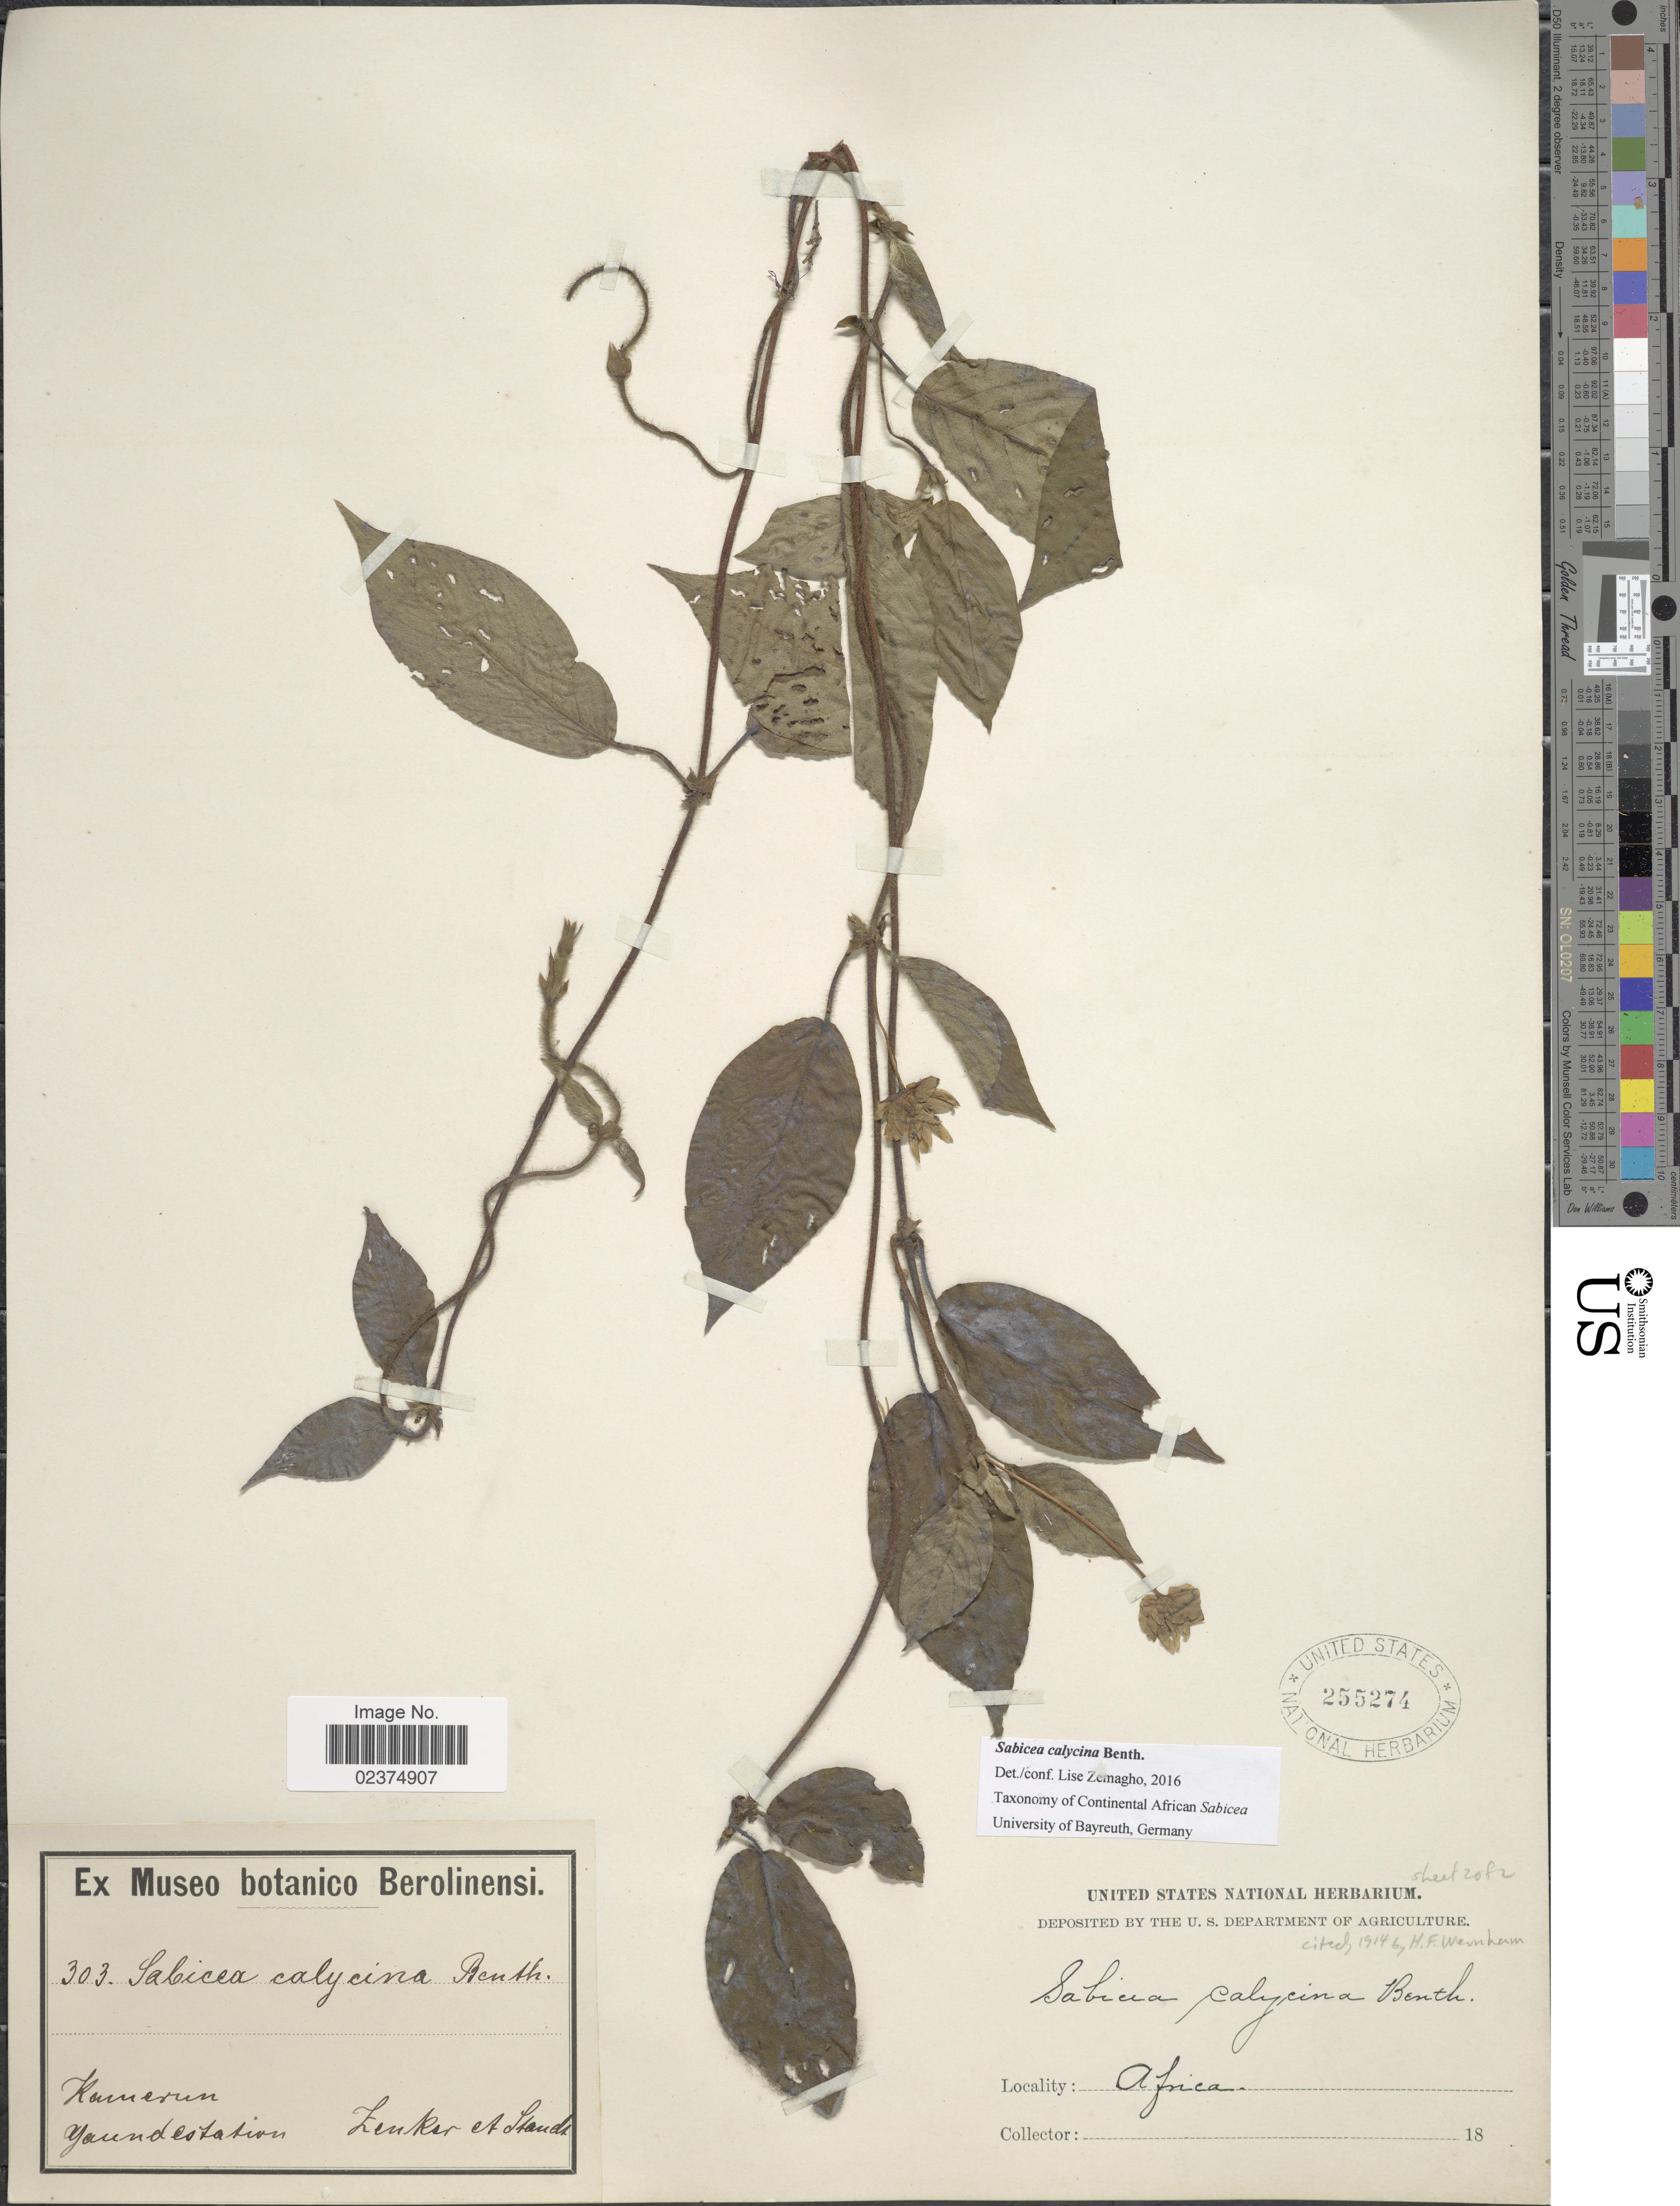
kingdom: Plantae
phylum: Tracheophyta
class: Magnoliopsida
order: Gentianales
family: Rubiaceae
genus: Sabicea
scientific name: Sabicea calycina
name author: Benth.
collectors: Zenker, -- & -. Staudt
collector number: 303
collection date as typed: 18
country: Cameroon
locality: Kamerun. Yaundestation.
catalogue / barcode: US 255274